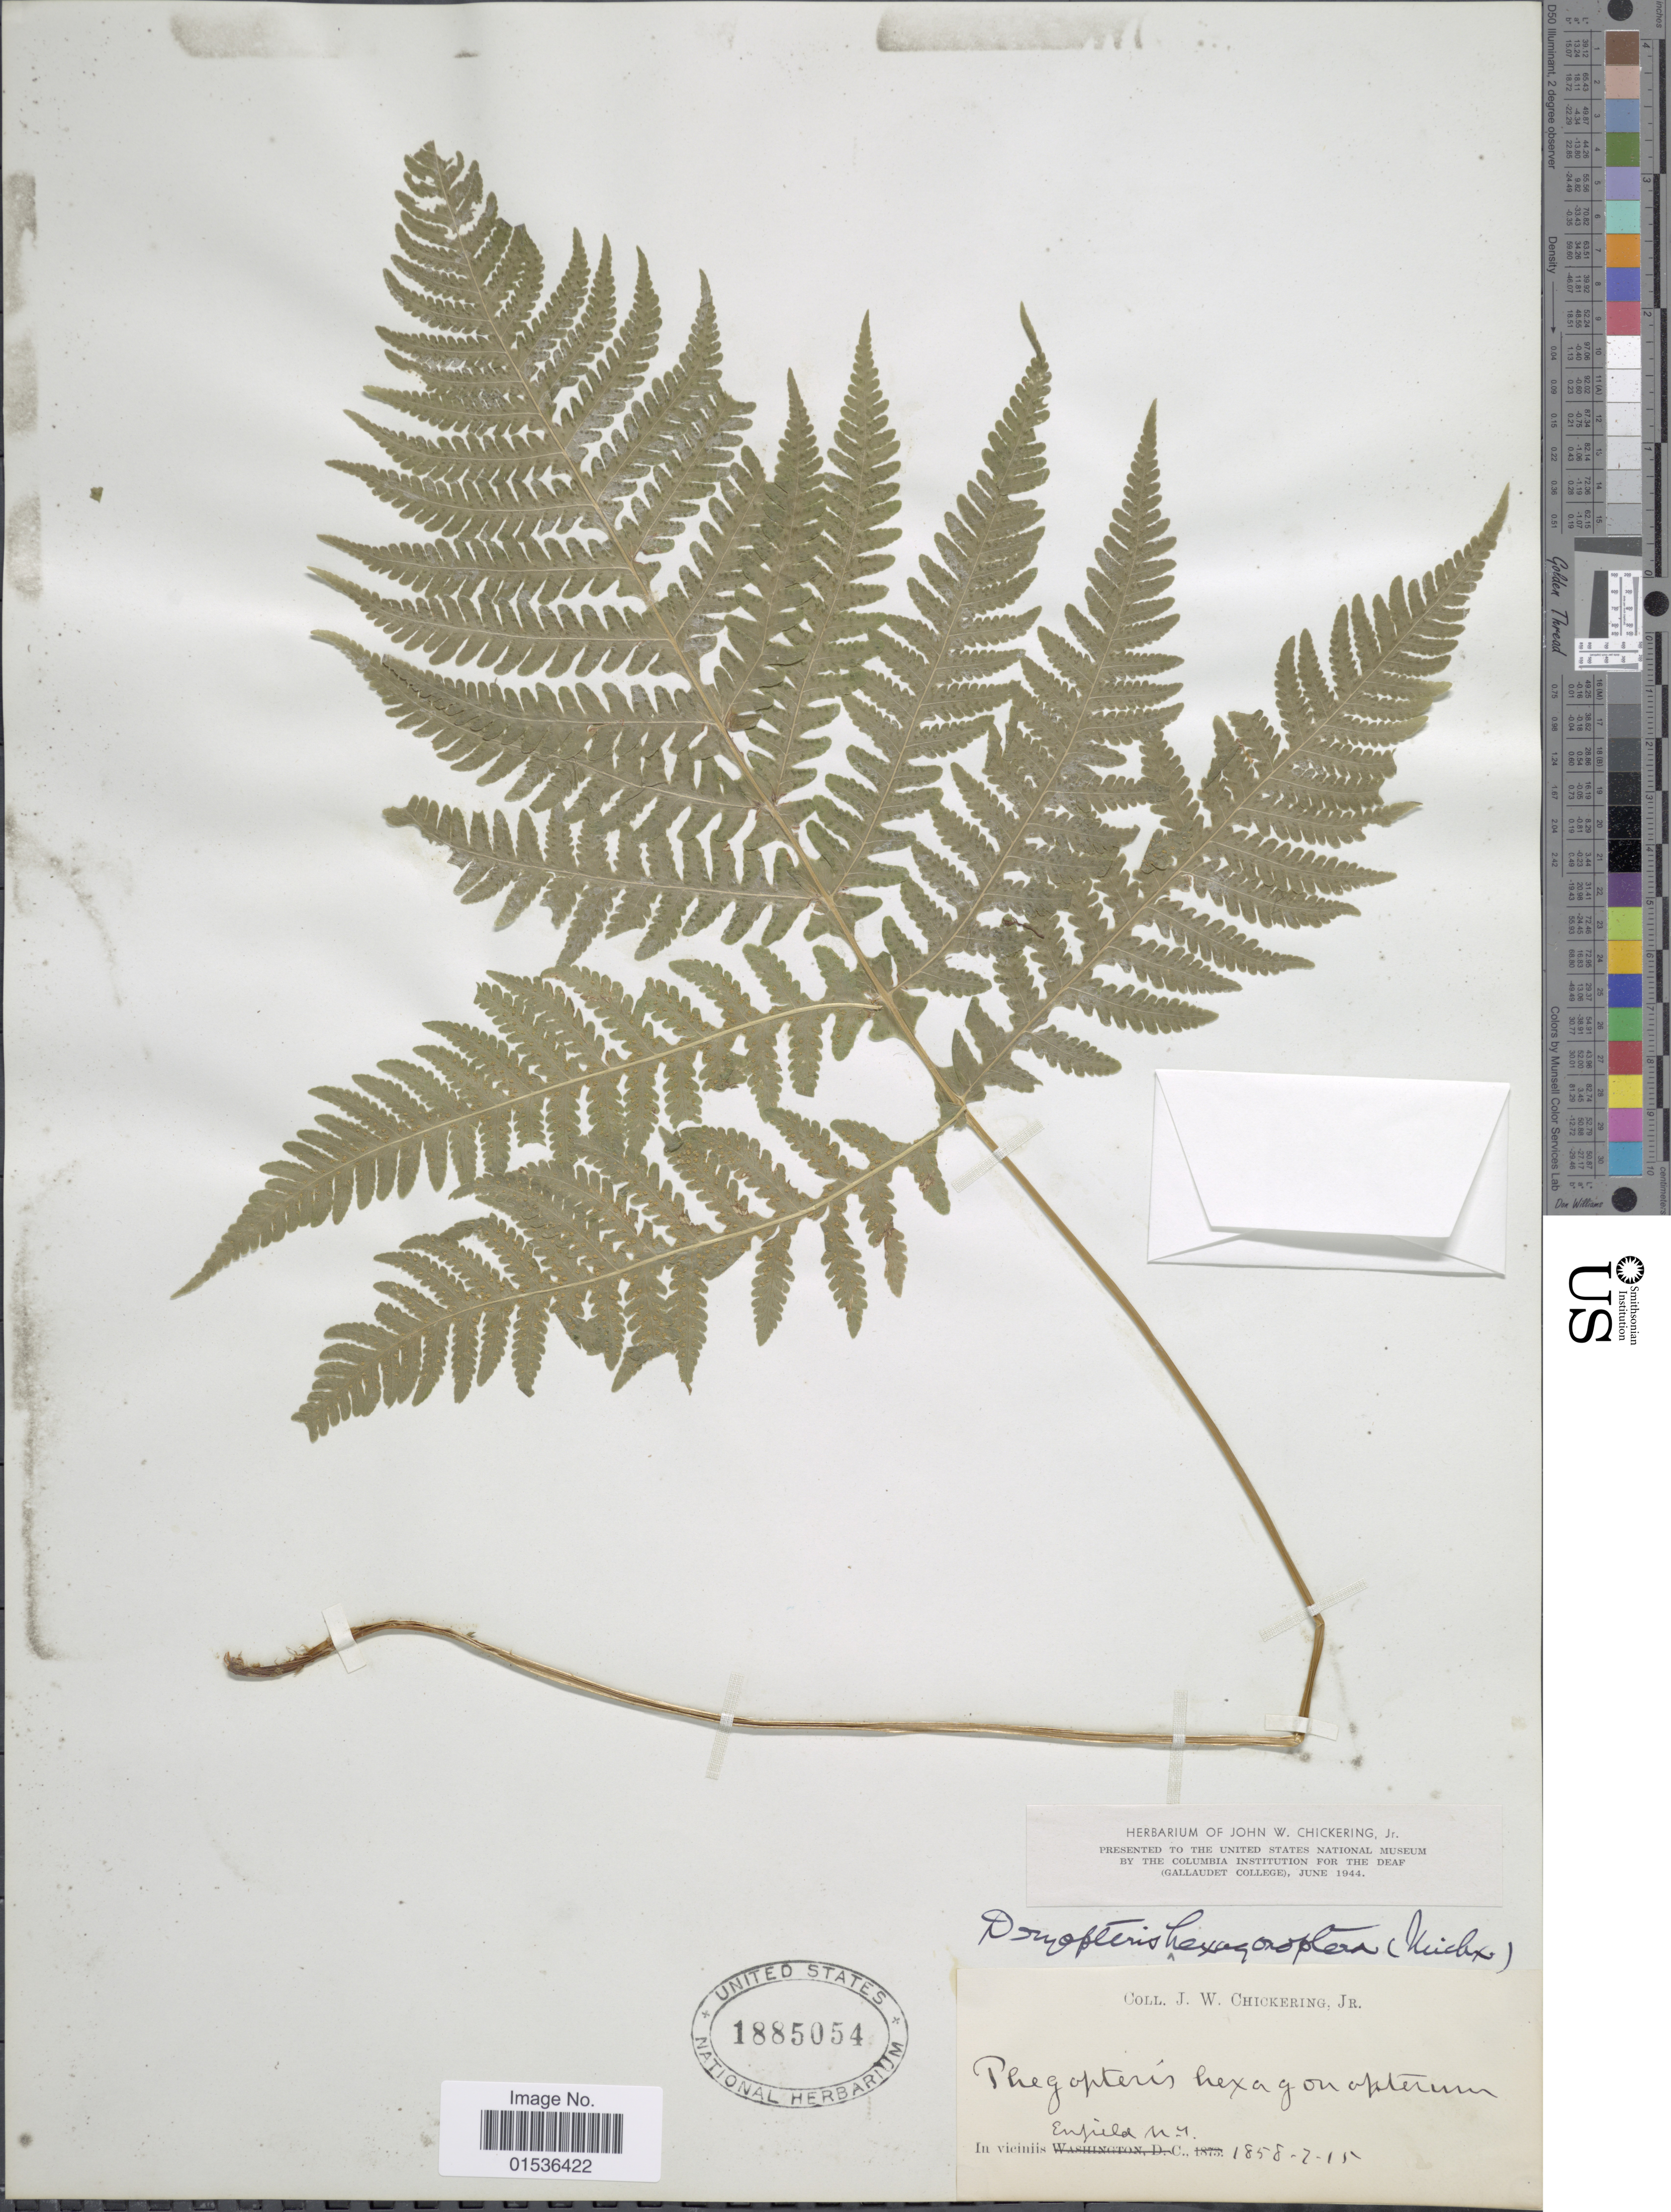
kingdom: Plantae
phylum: Tracheophyta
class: Polypodiopsida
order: Polypodiales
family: Thelypteridaceae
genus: Phegopteris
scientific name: Phegopteris hexagonoptera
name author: (Michx.) Fée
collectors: J. W. Chickering Jr.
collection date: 1858-02-15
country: United States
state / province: New York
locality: In viciniis Enfield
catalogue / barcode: US 1885054